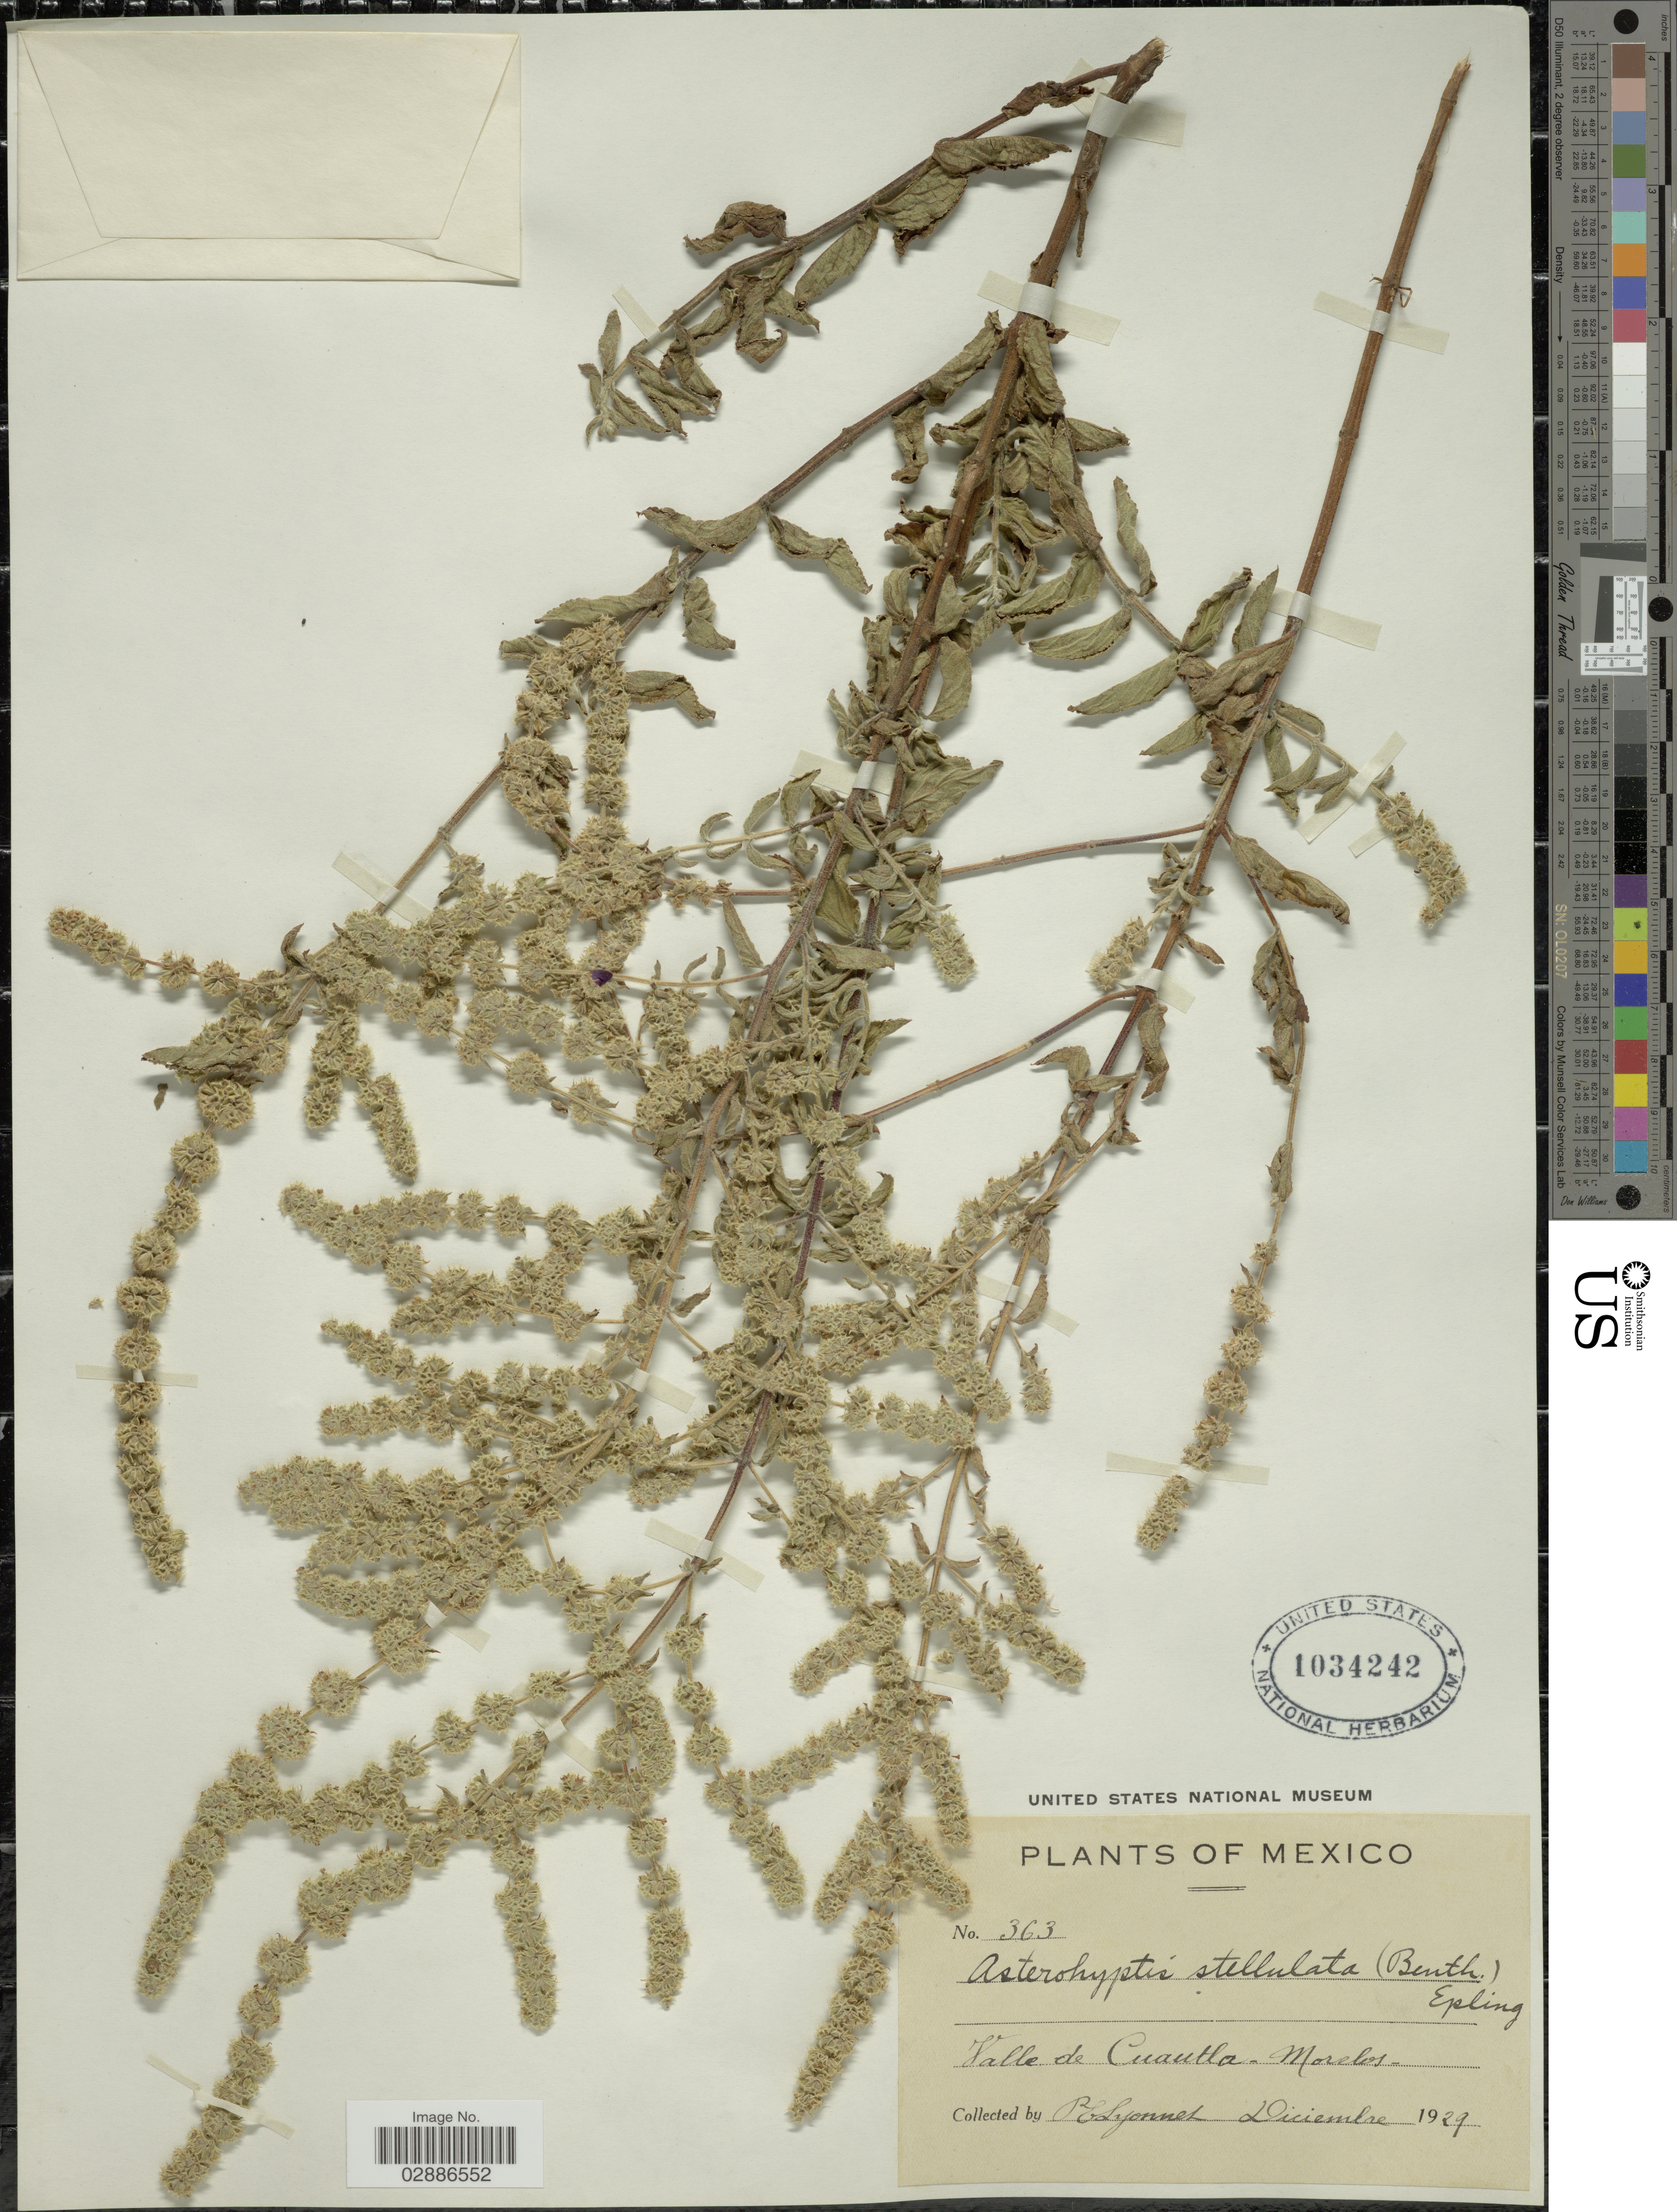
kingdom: Plantae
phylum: Tracheophyta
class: Magnoliopsida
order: Lamiales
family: Lamiaceae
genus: Asterohyptis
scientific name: Asterohyptis stellulata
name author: (Benth.) Epling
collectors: P. Lyonnet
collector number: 363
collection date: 1929-12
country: Mexico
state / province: Morelos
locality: Valle de Cuautla - Morelos.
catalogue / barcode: US 1034242